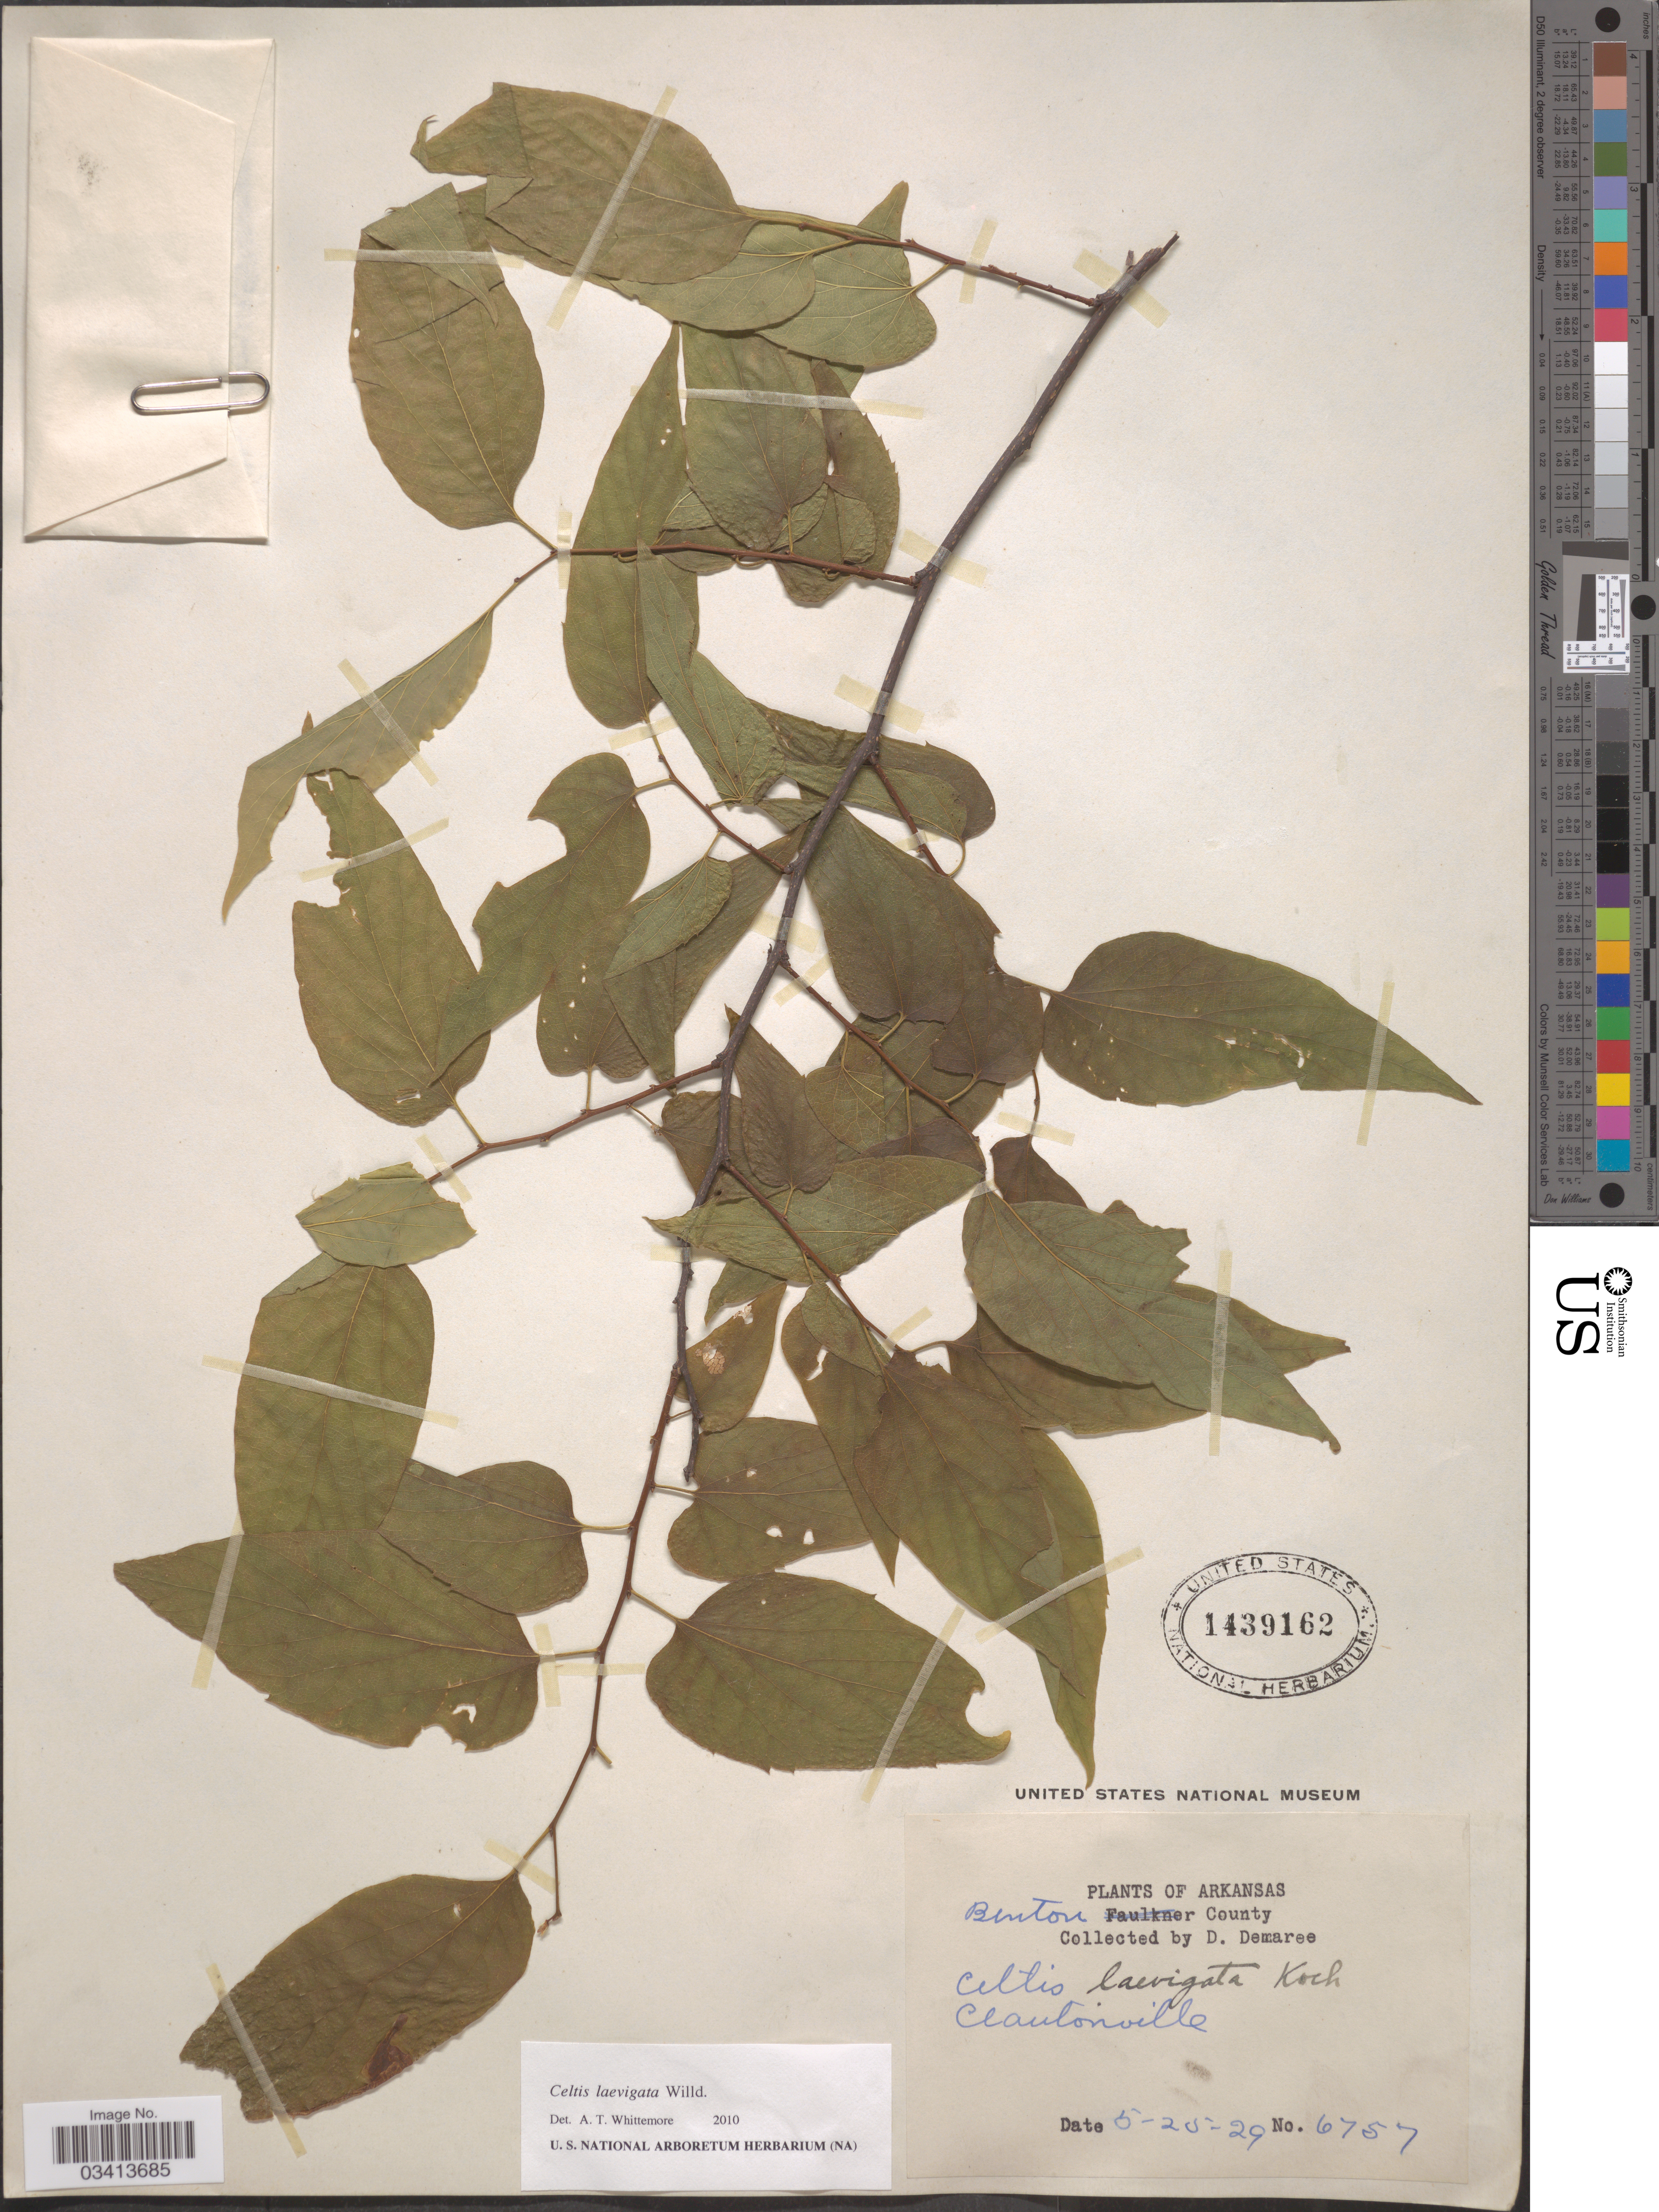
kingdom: Plantae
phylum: Tracheophyta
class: Magnoliopsida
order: Rosales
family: Cannabaceae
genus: Celtis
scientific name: Celtis laevigata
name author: Willd.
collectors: D. Demaree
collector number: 6757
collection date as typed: Transcribed d/m/y: 25/5/29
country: United States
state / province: Arkansas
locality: Benton County. Clantonville.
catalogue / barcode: US 1439162